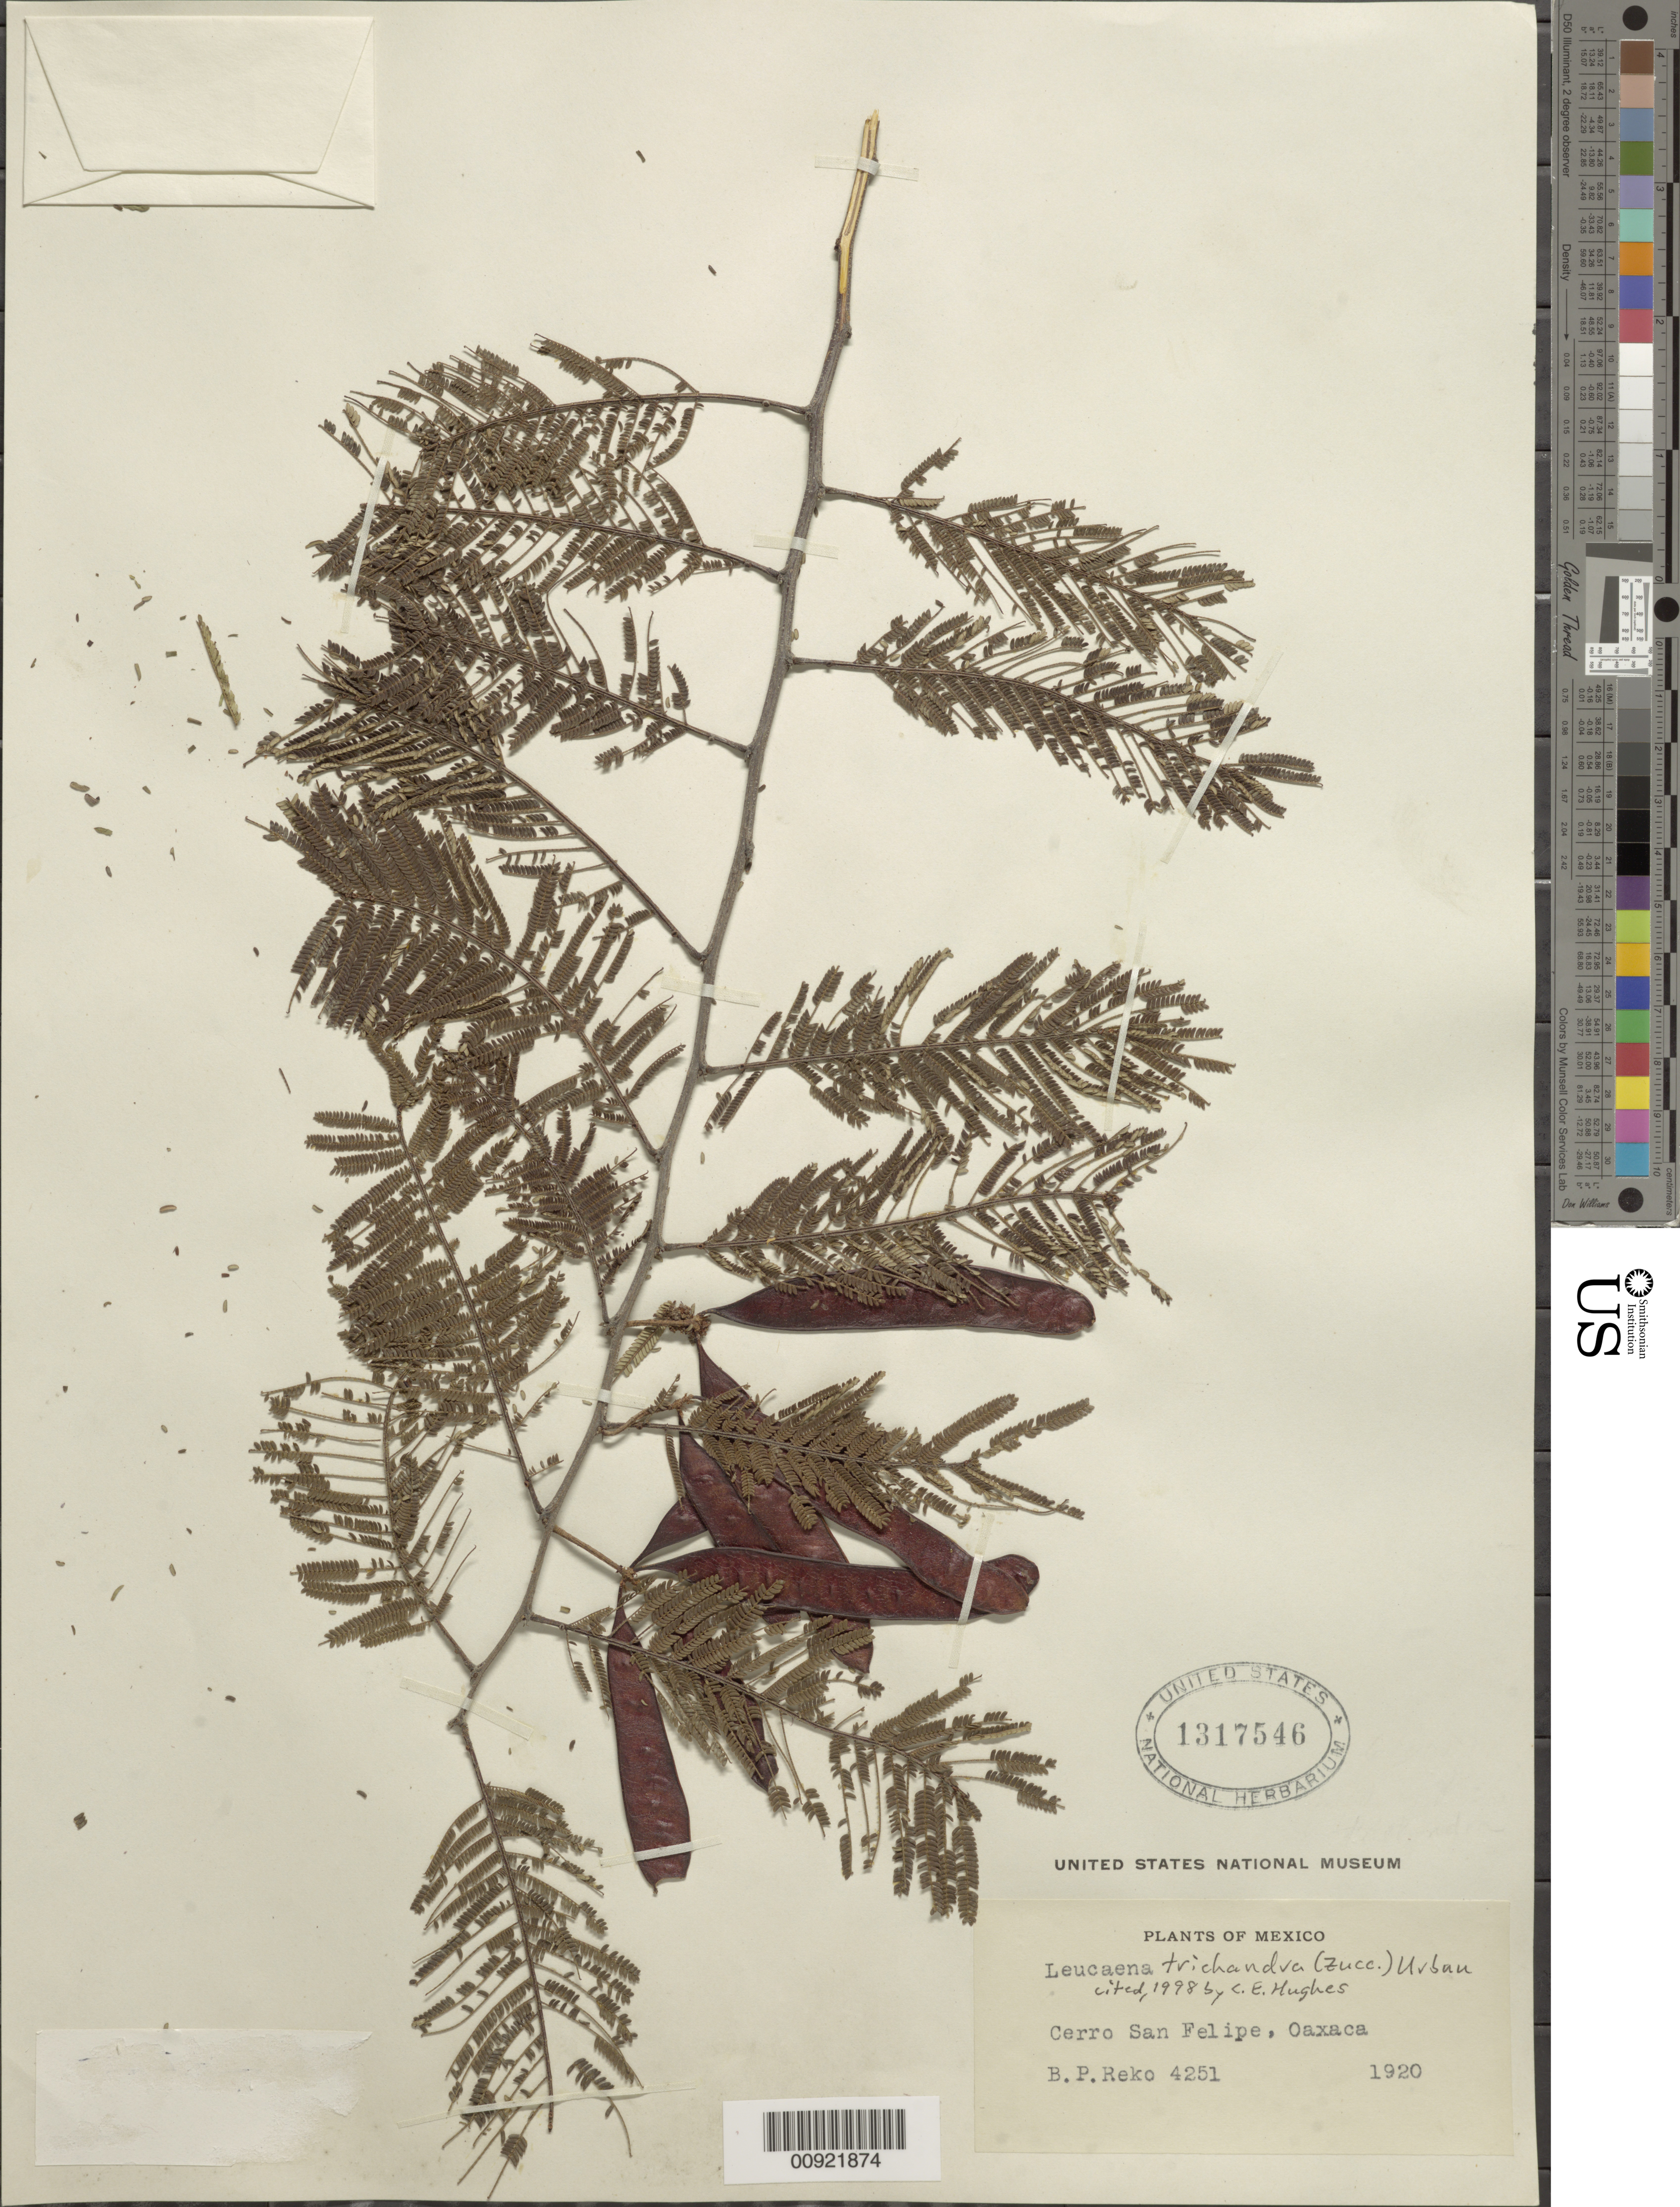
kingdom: Plantae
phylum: Tracheophyta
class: Magnoliopsida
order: Fabales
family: Fabaceae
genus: Leucaena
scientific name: Leucaena trichandra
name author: (Zucc.) Urb.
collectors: B. P. Reko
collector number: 4251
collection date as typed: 1920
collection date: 1920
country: Mexico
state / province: Oaxaca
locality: Cerro San Felipe, Oaxaca.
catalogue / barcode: US 1317546